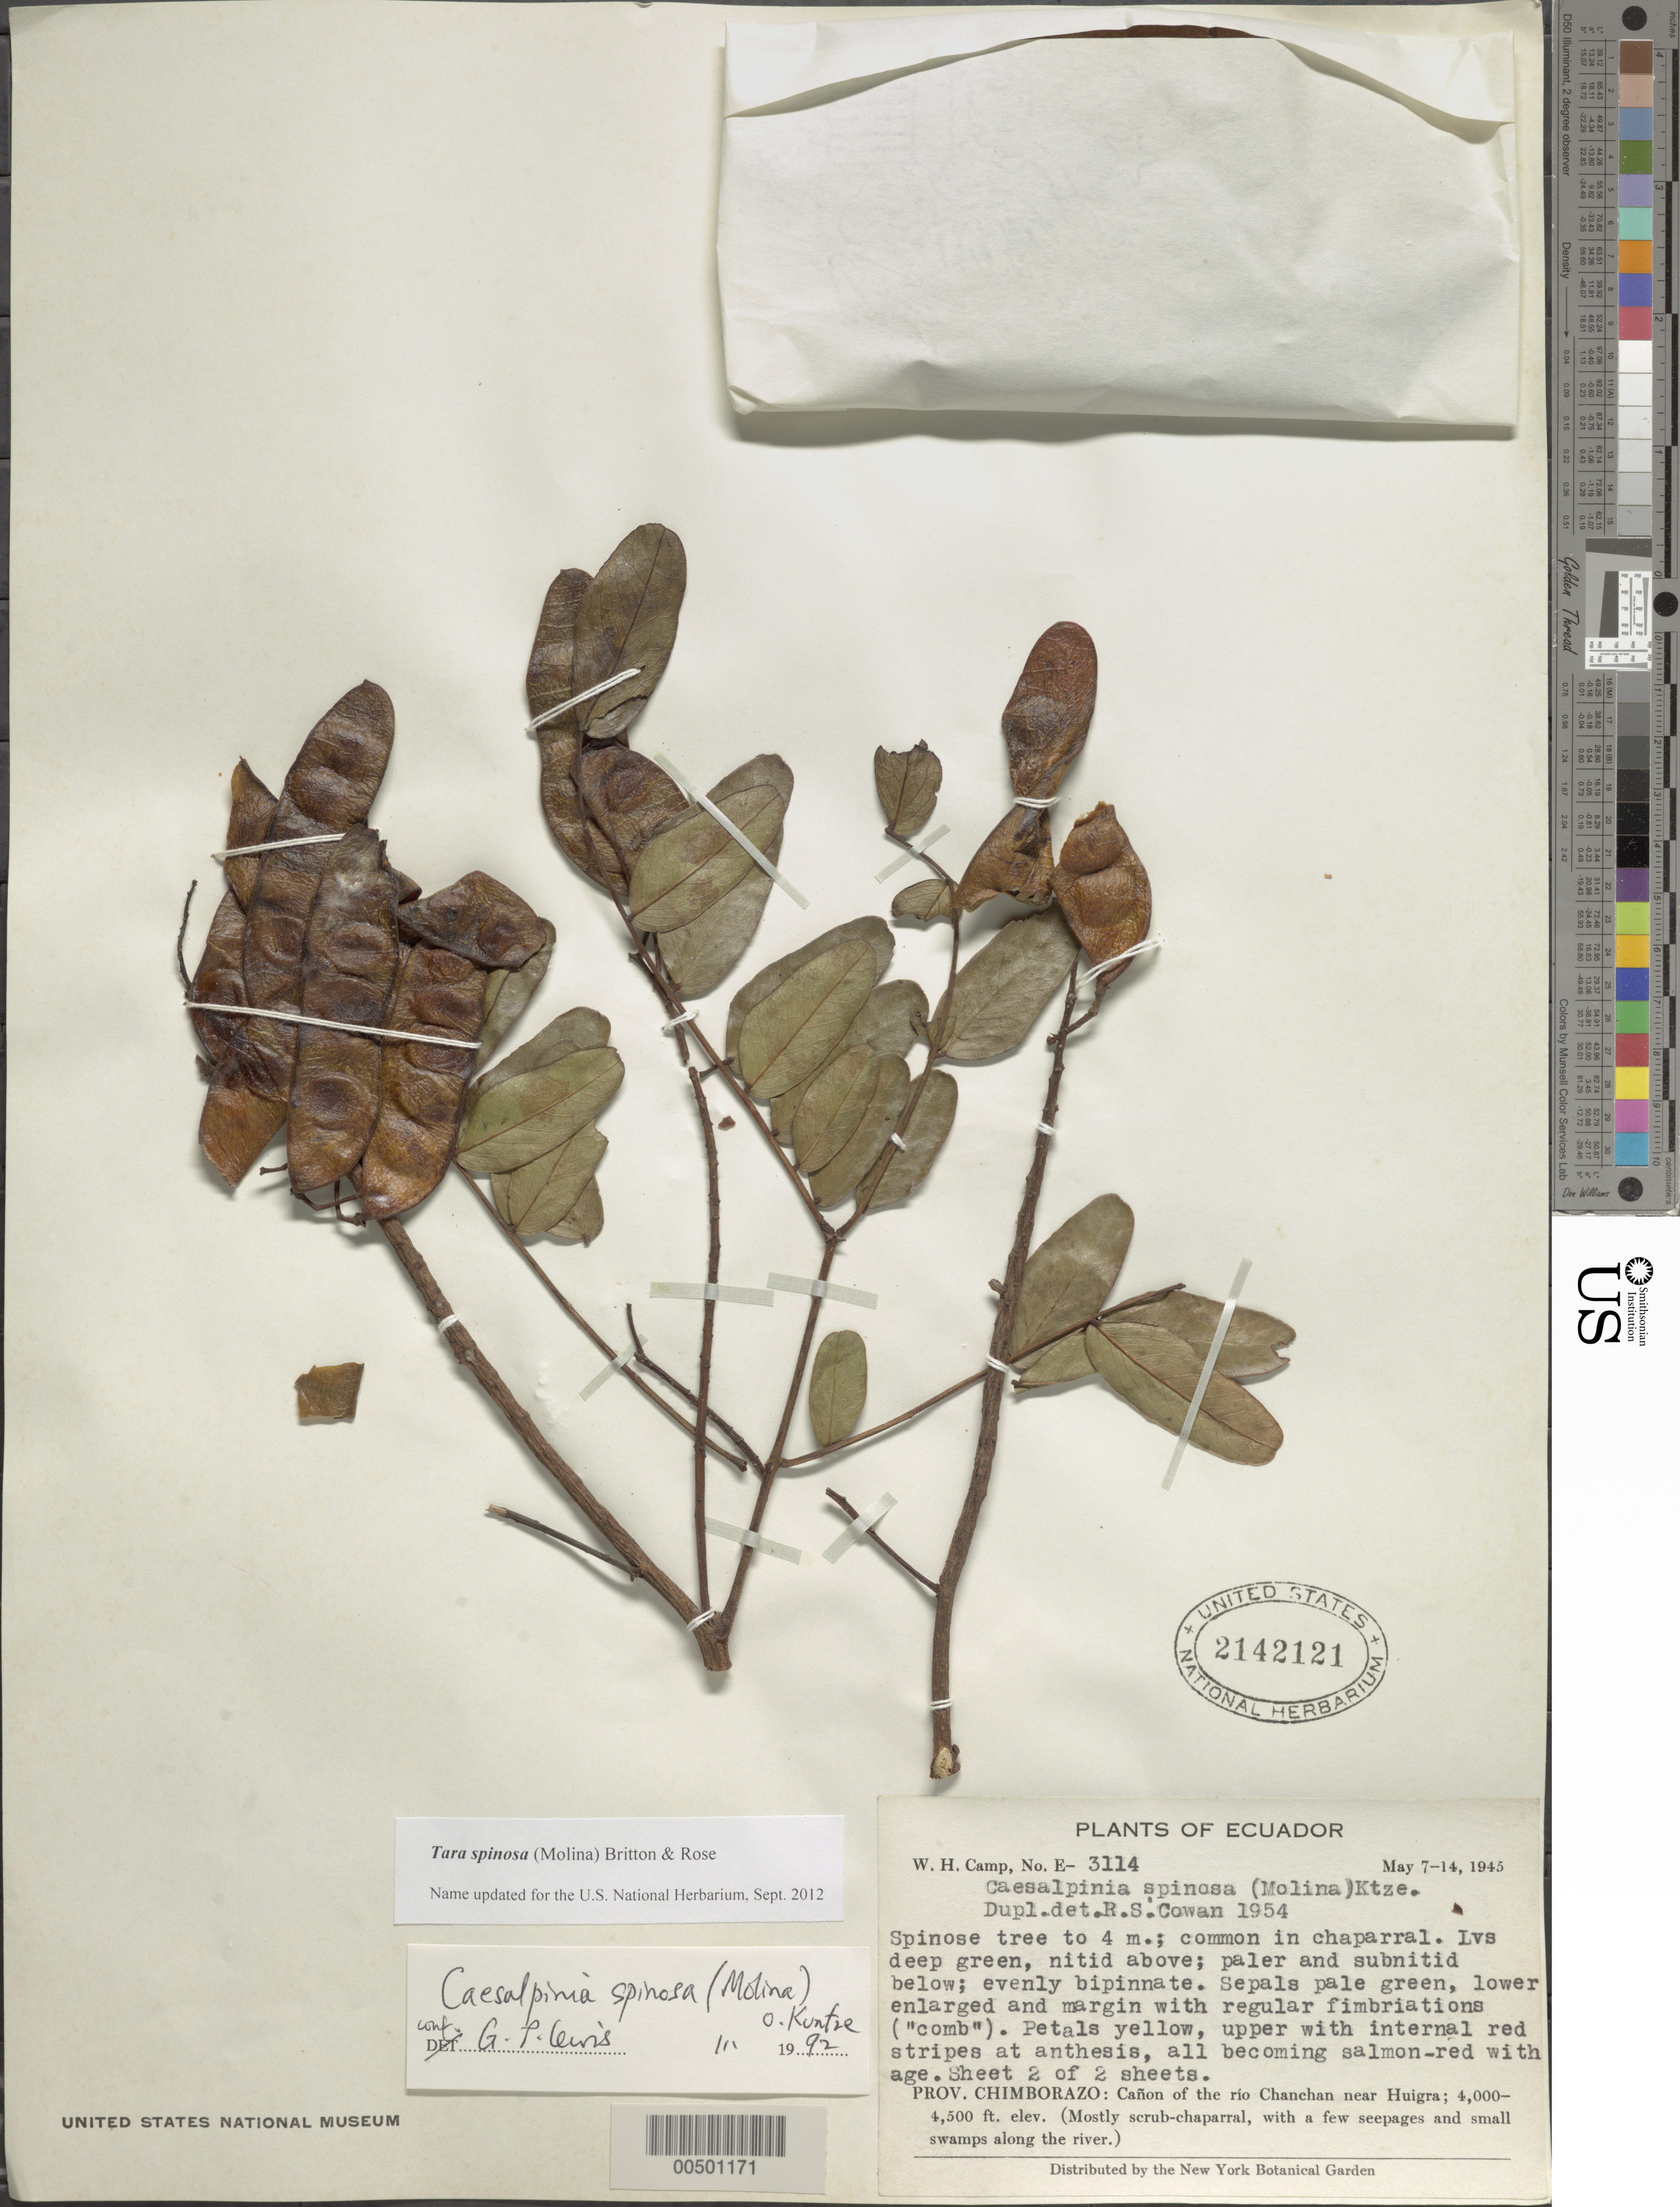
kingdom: Plantae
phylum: Tracheophyta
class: Magnoliopsida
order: Fabales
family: Fabaceae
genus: Tara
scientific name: Tara spinosa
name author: (Molina) Britton & Rose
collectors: W. H. Camp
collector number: E-3114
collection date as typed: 07 May 1945 to 14 May 1945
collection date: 1945-05-07/1945-05-14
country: Ecuador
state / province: Chimborazo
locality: Canon of the Rio Chanchan near Huigra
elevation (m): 1219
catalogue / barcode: US 2142121